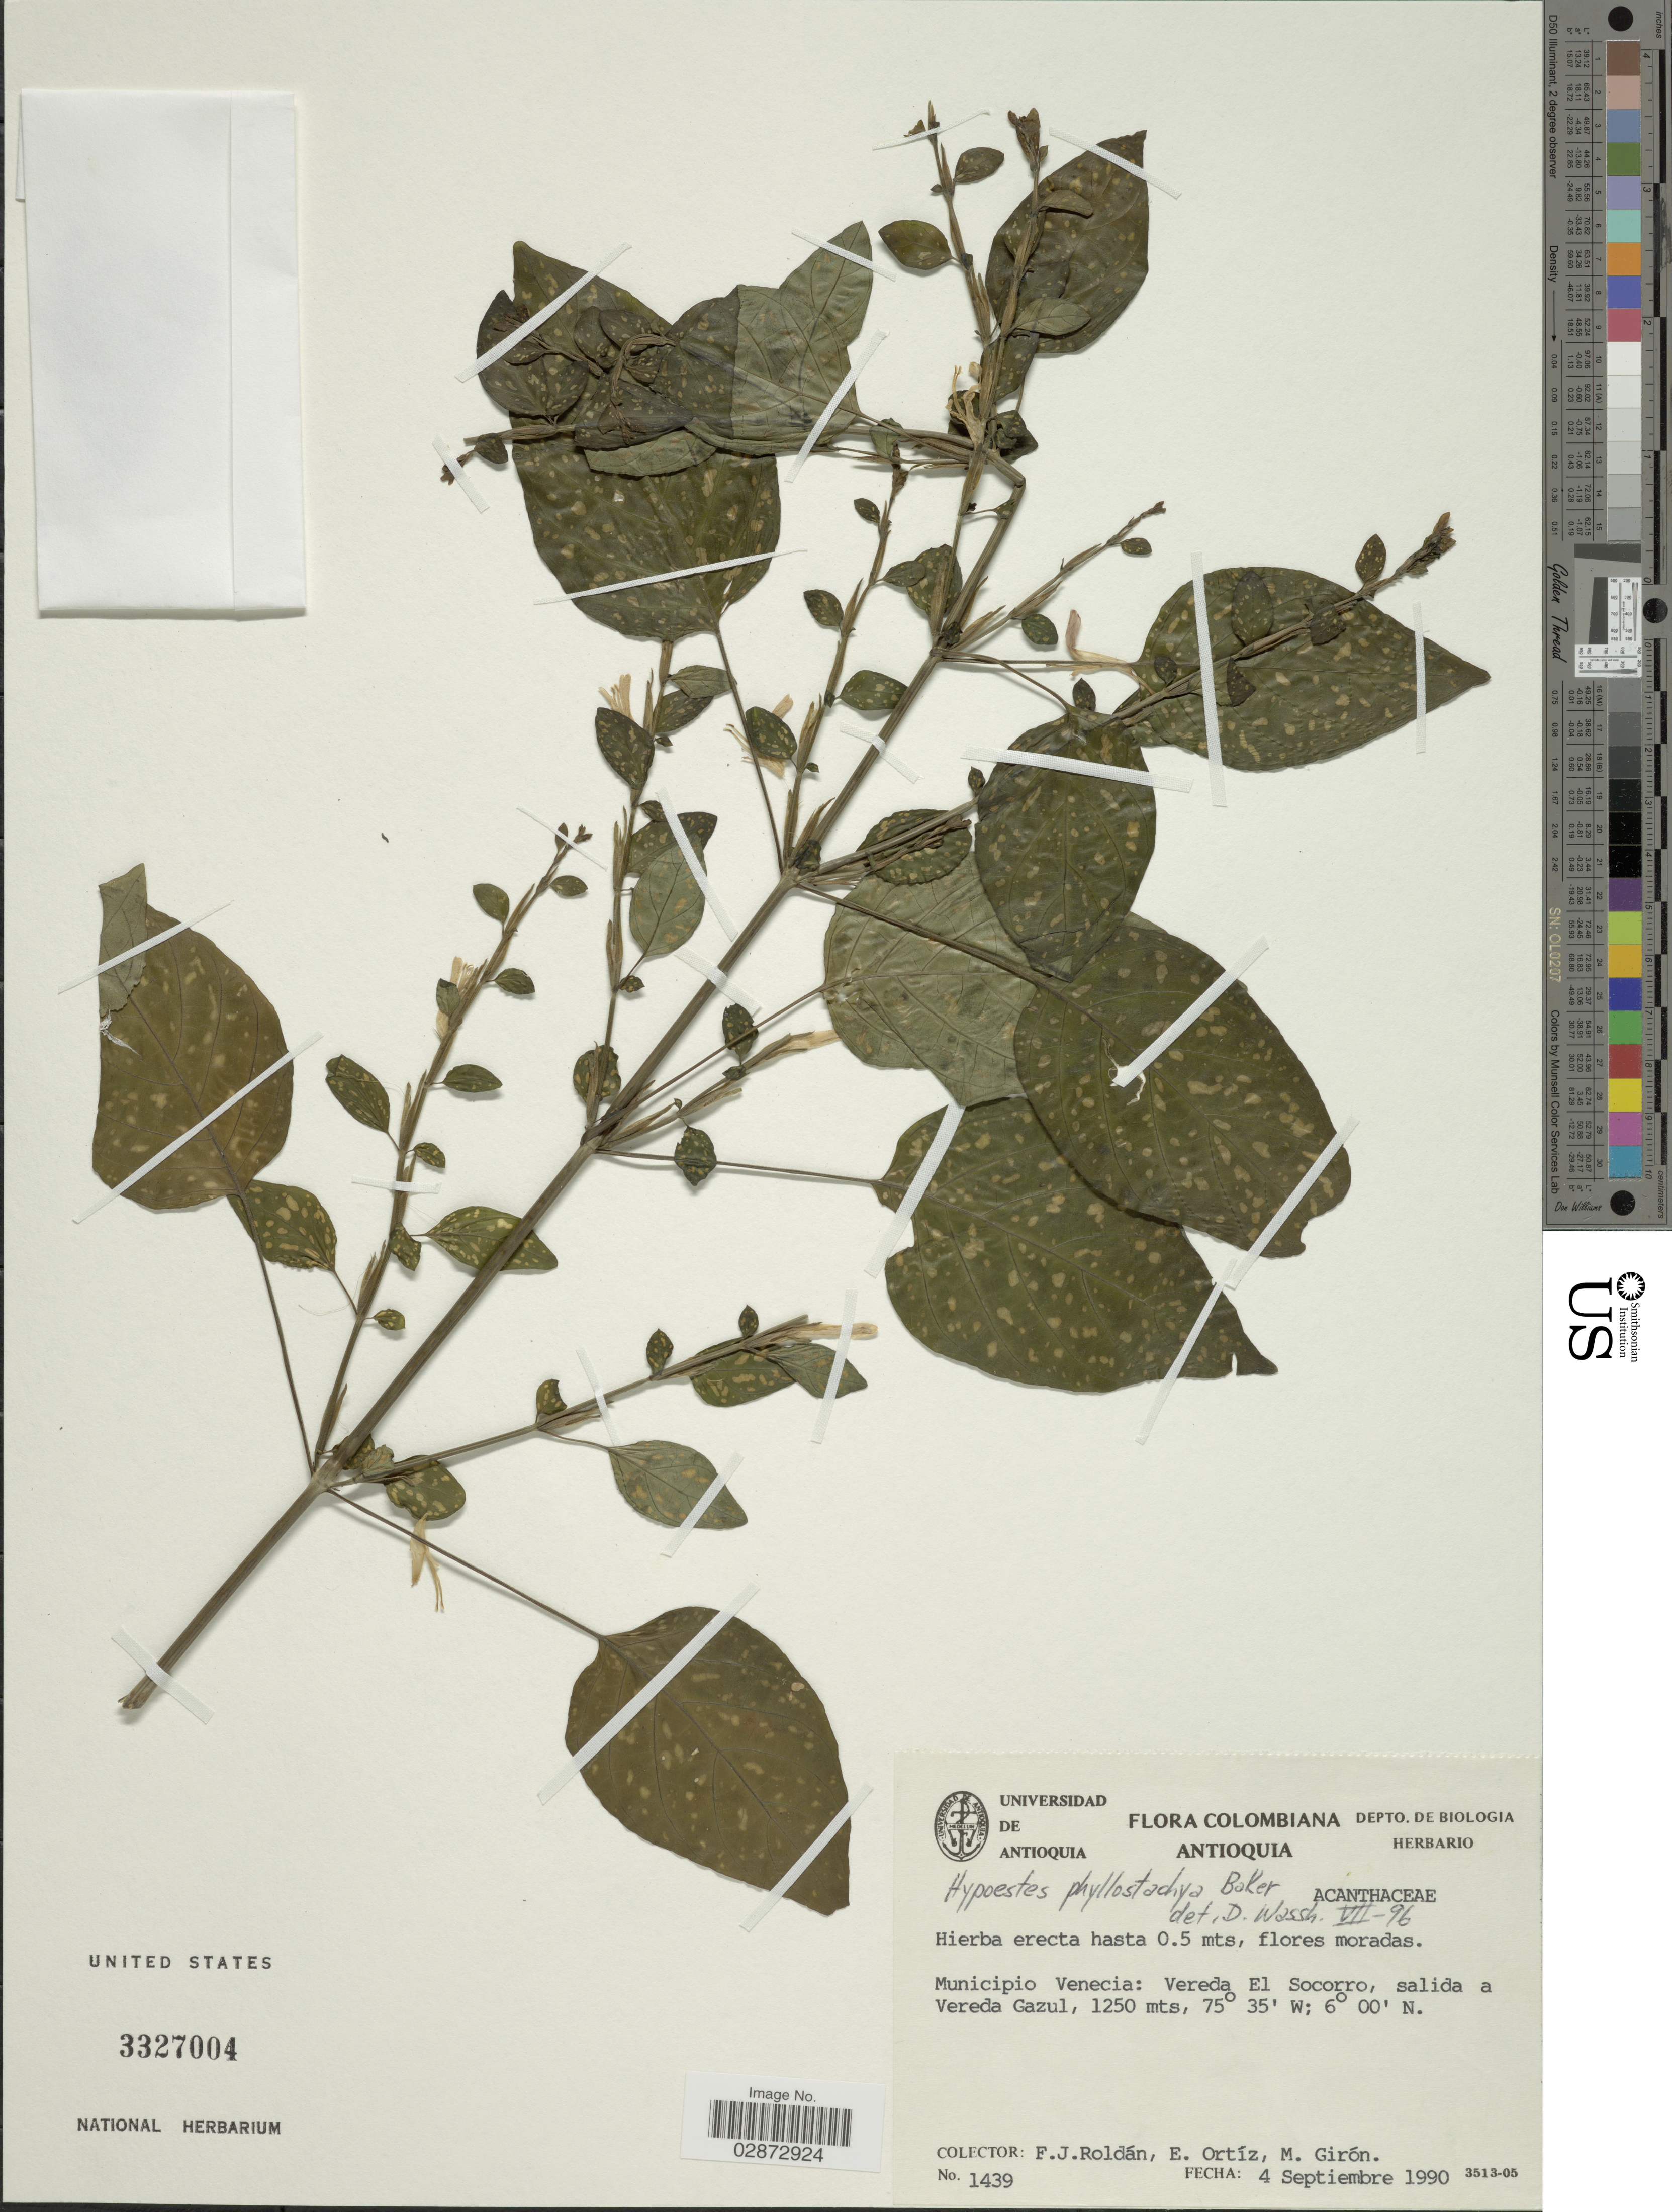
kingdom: Plantae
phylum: Tracheophyta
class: Magnoliopsida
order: Lamiales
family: Acanthaceae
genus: Hypoestes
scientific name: Hypoestes phyllostachya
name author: Baker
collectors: F. J. Roldán, E. Ortíz & M. Girón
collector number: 1439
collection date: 1990-09-04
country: Colombia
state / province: Antioquia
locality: Municipio Venecia: Vereda El Socorro, salida a Vereda Gazul.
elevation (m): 1250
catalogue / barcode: US 3327004